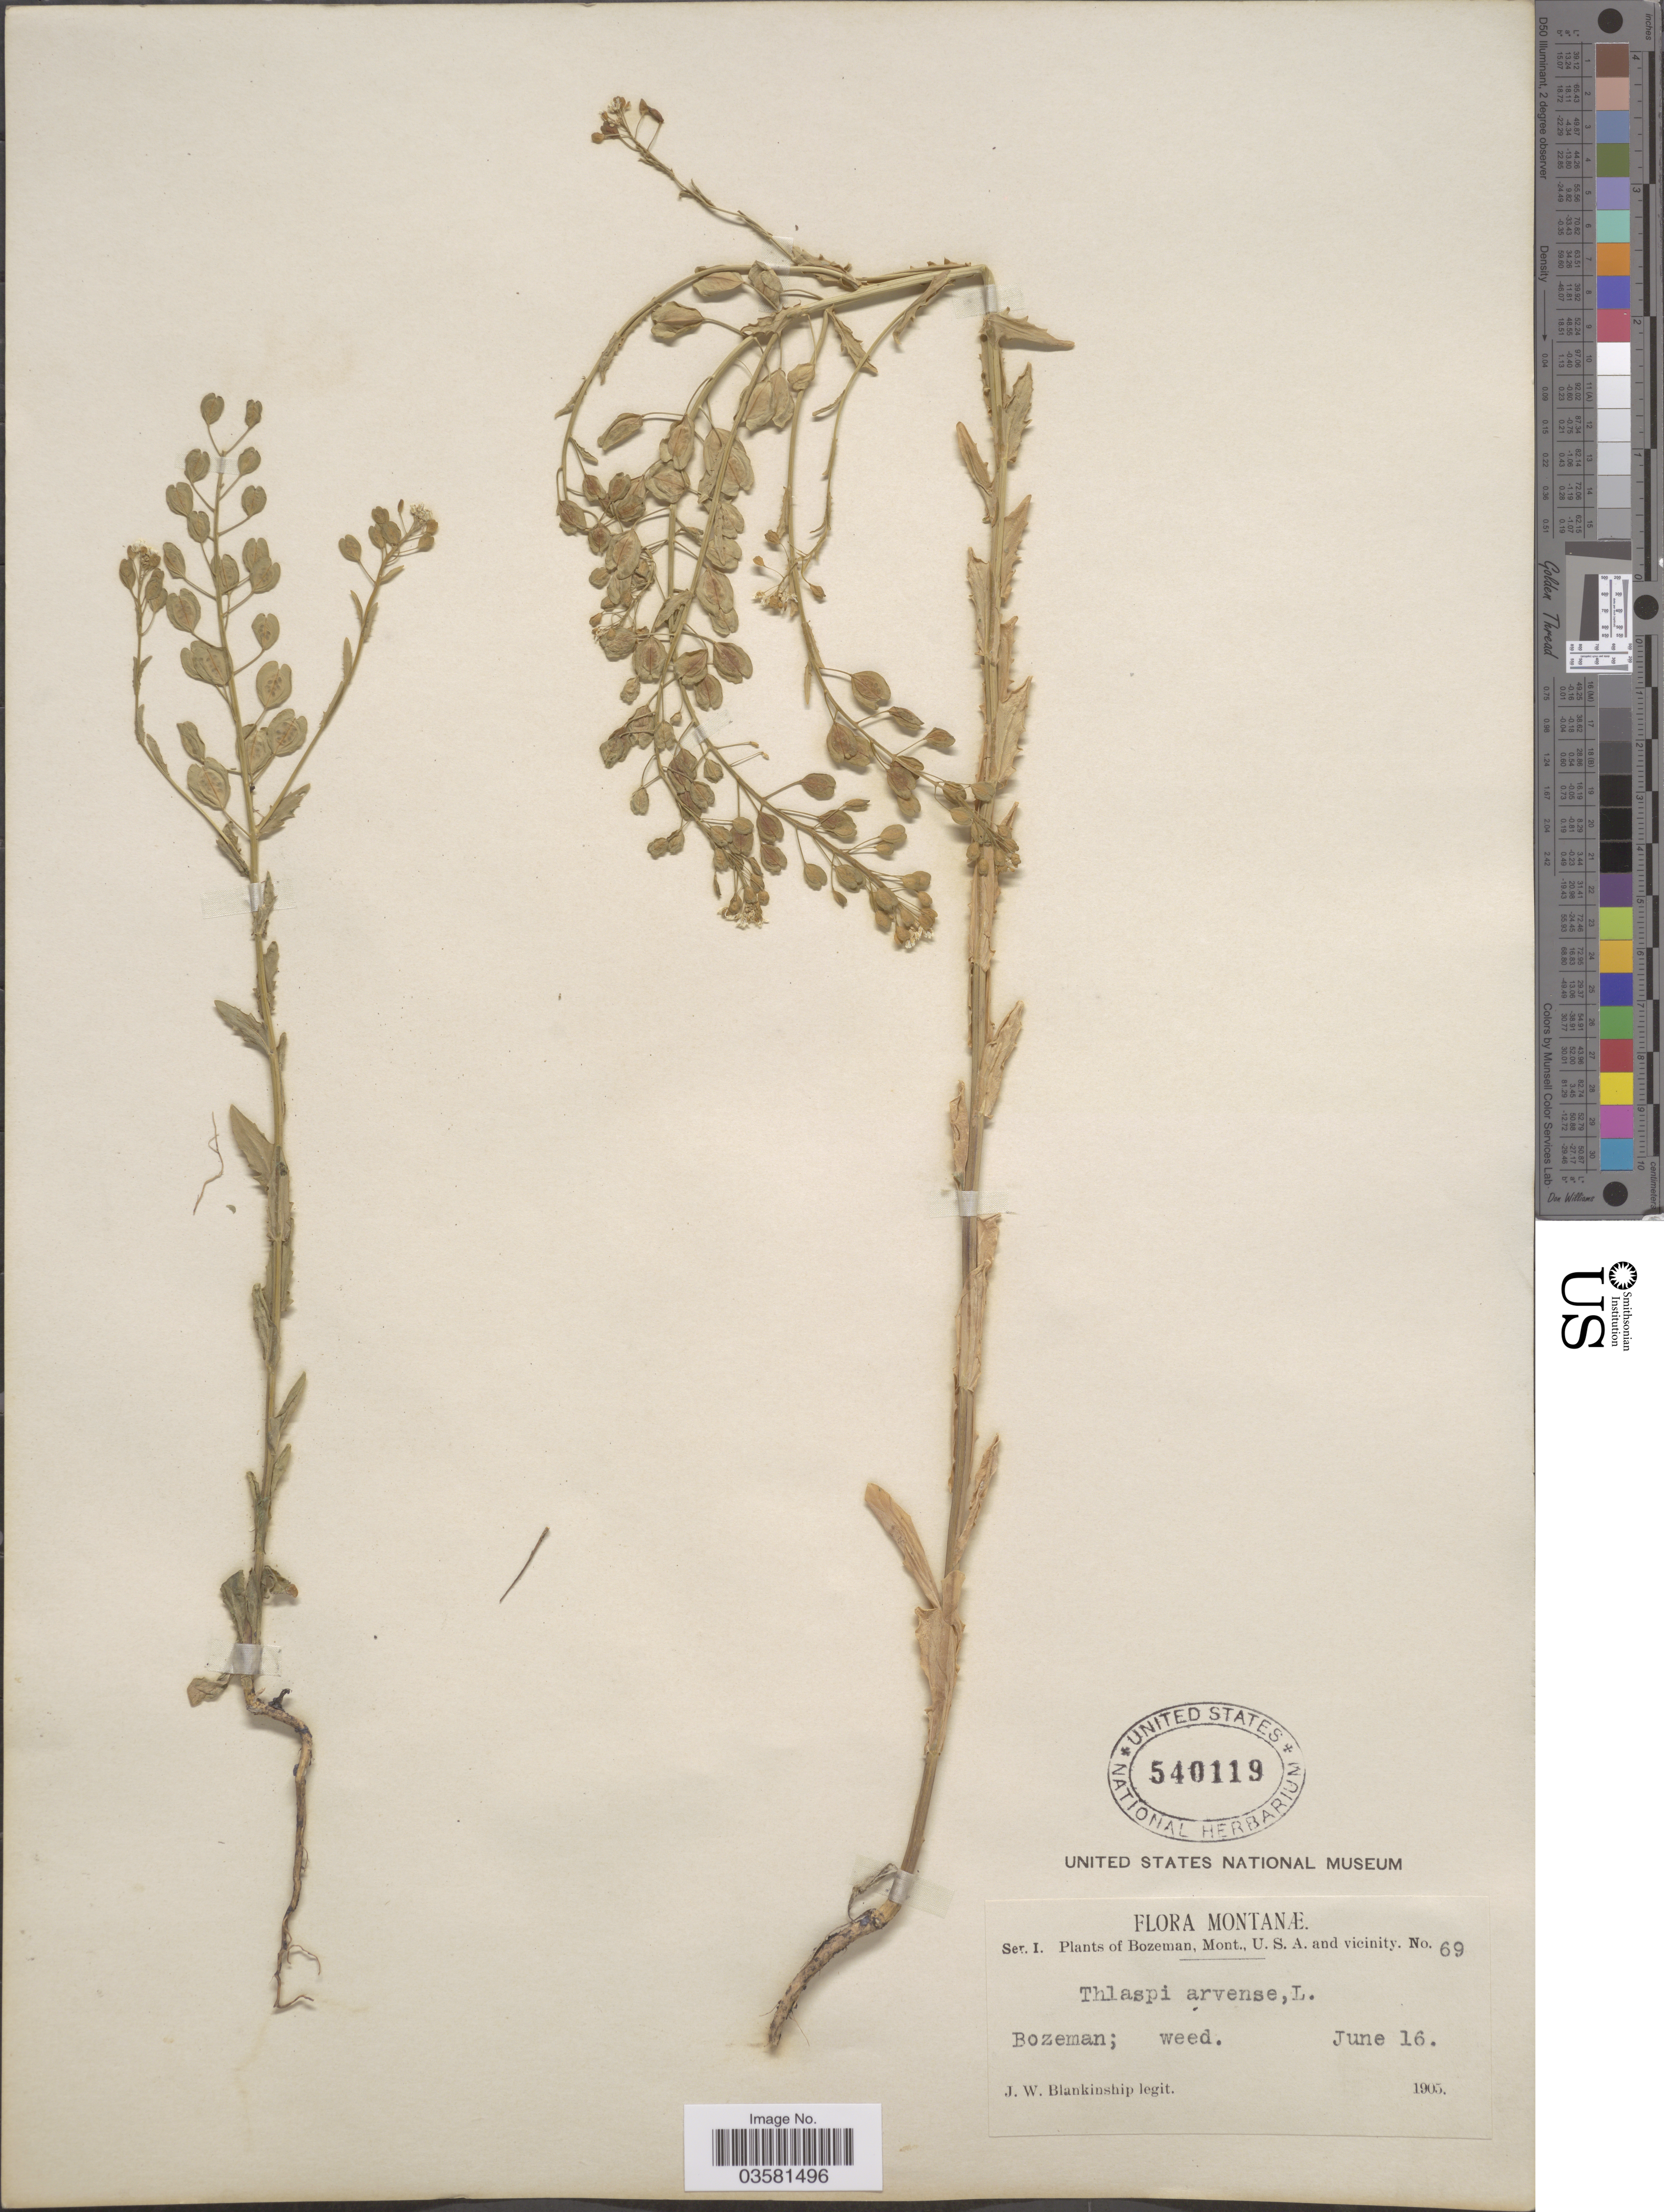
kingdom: Plantae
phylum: Tracheophyta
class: Magnoliopsida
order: Brassicales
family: Brassicaceae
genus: Thlaspi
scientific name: Thlaspi arvense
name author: L.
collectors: J. W. Blankinship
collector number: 69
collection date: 1905-06-16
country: United States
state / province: Montana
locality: U.S.A. and vicinity. Bozeman.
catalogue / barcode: US 540119